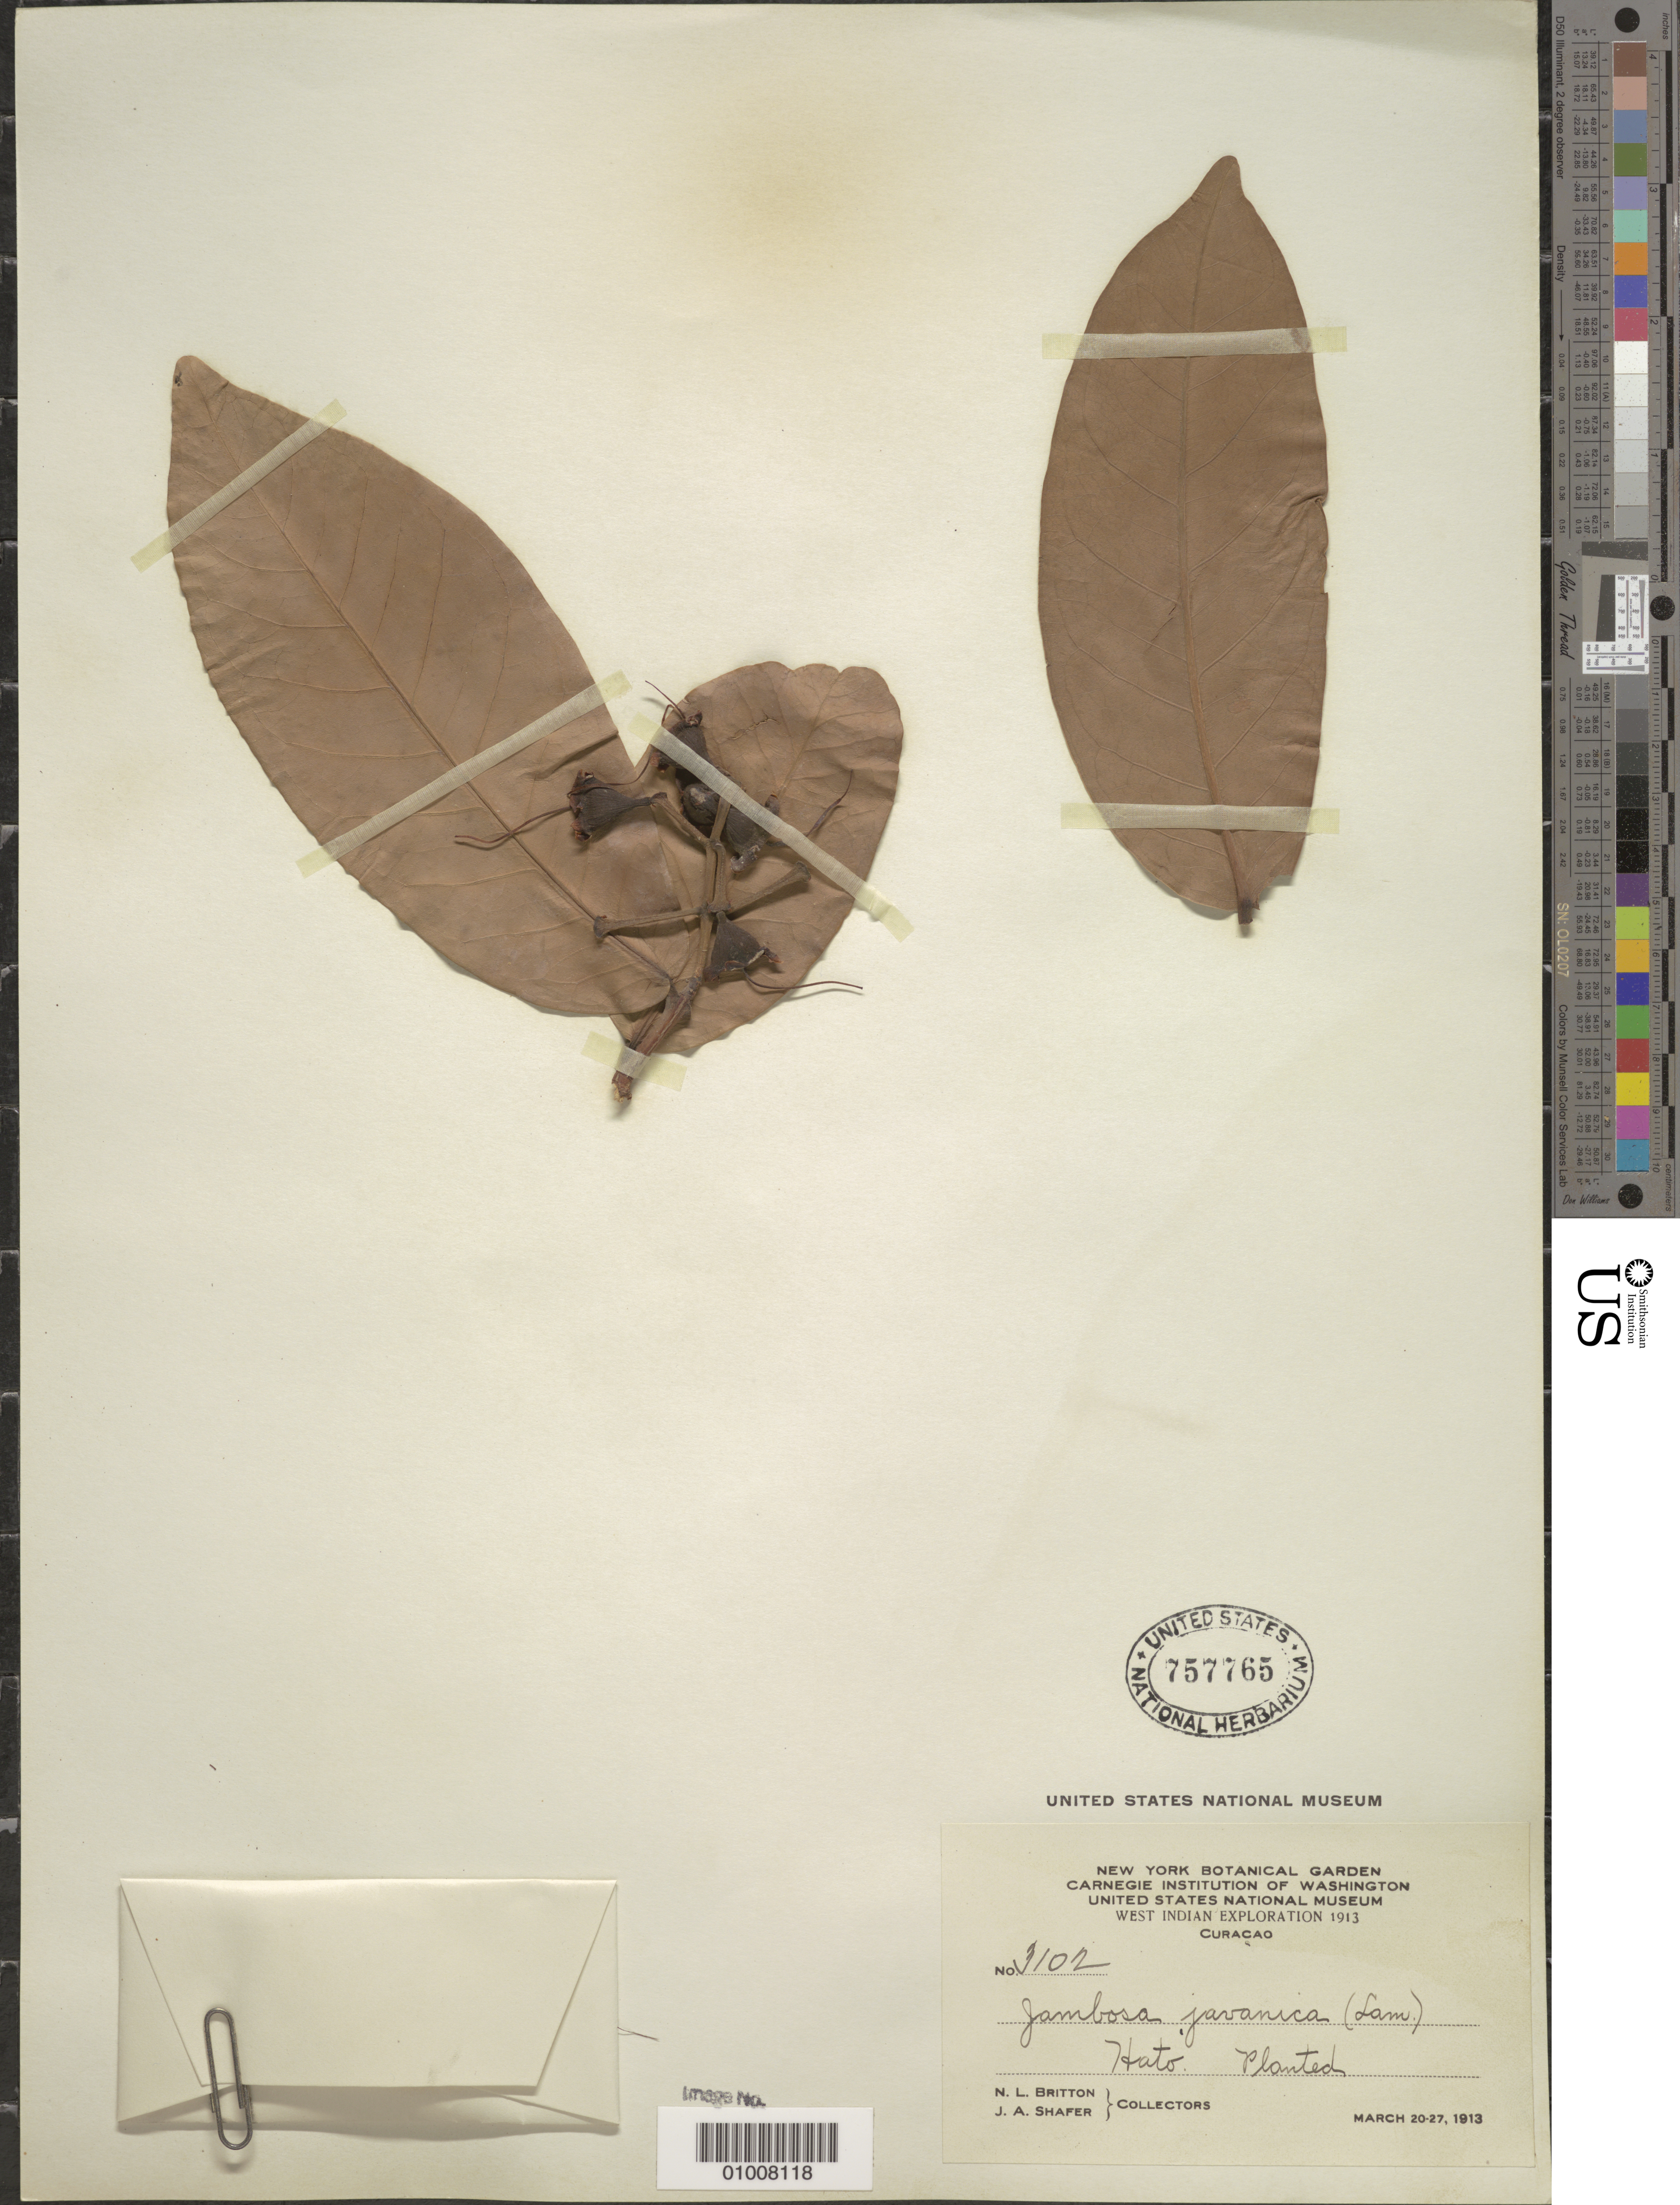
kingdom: Plantae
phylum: Tracheophyta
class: Magnoliopsida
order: Myrtales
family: Myrtaceae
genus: Syzygium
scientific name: Syzygium samarangense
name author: (Blume) Merr. & L.M. Perry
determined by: Strong, Mark T., (BOT), Smithsonian Institution - National Museum of Natural History (UNITED STATES)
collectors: N. Britton & J. A. Shafer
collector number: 3102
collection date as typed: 20 Mar 1913 to 27 Mar 1913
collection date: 1913-03-20/1913-03-27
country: Curaçao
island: Curaçao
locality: Hato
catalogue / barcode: US 757765